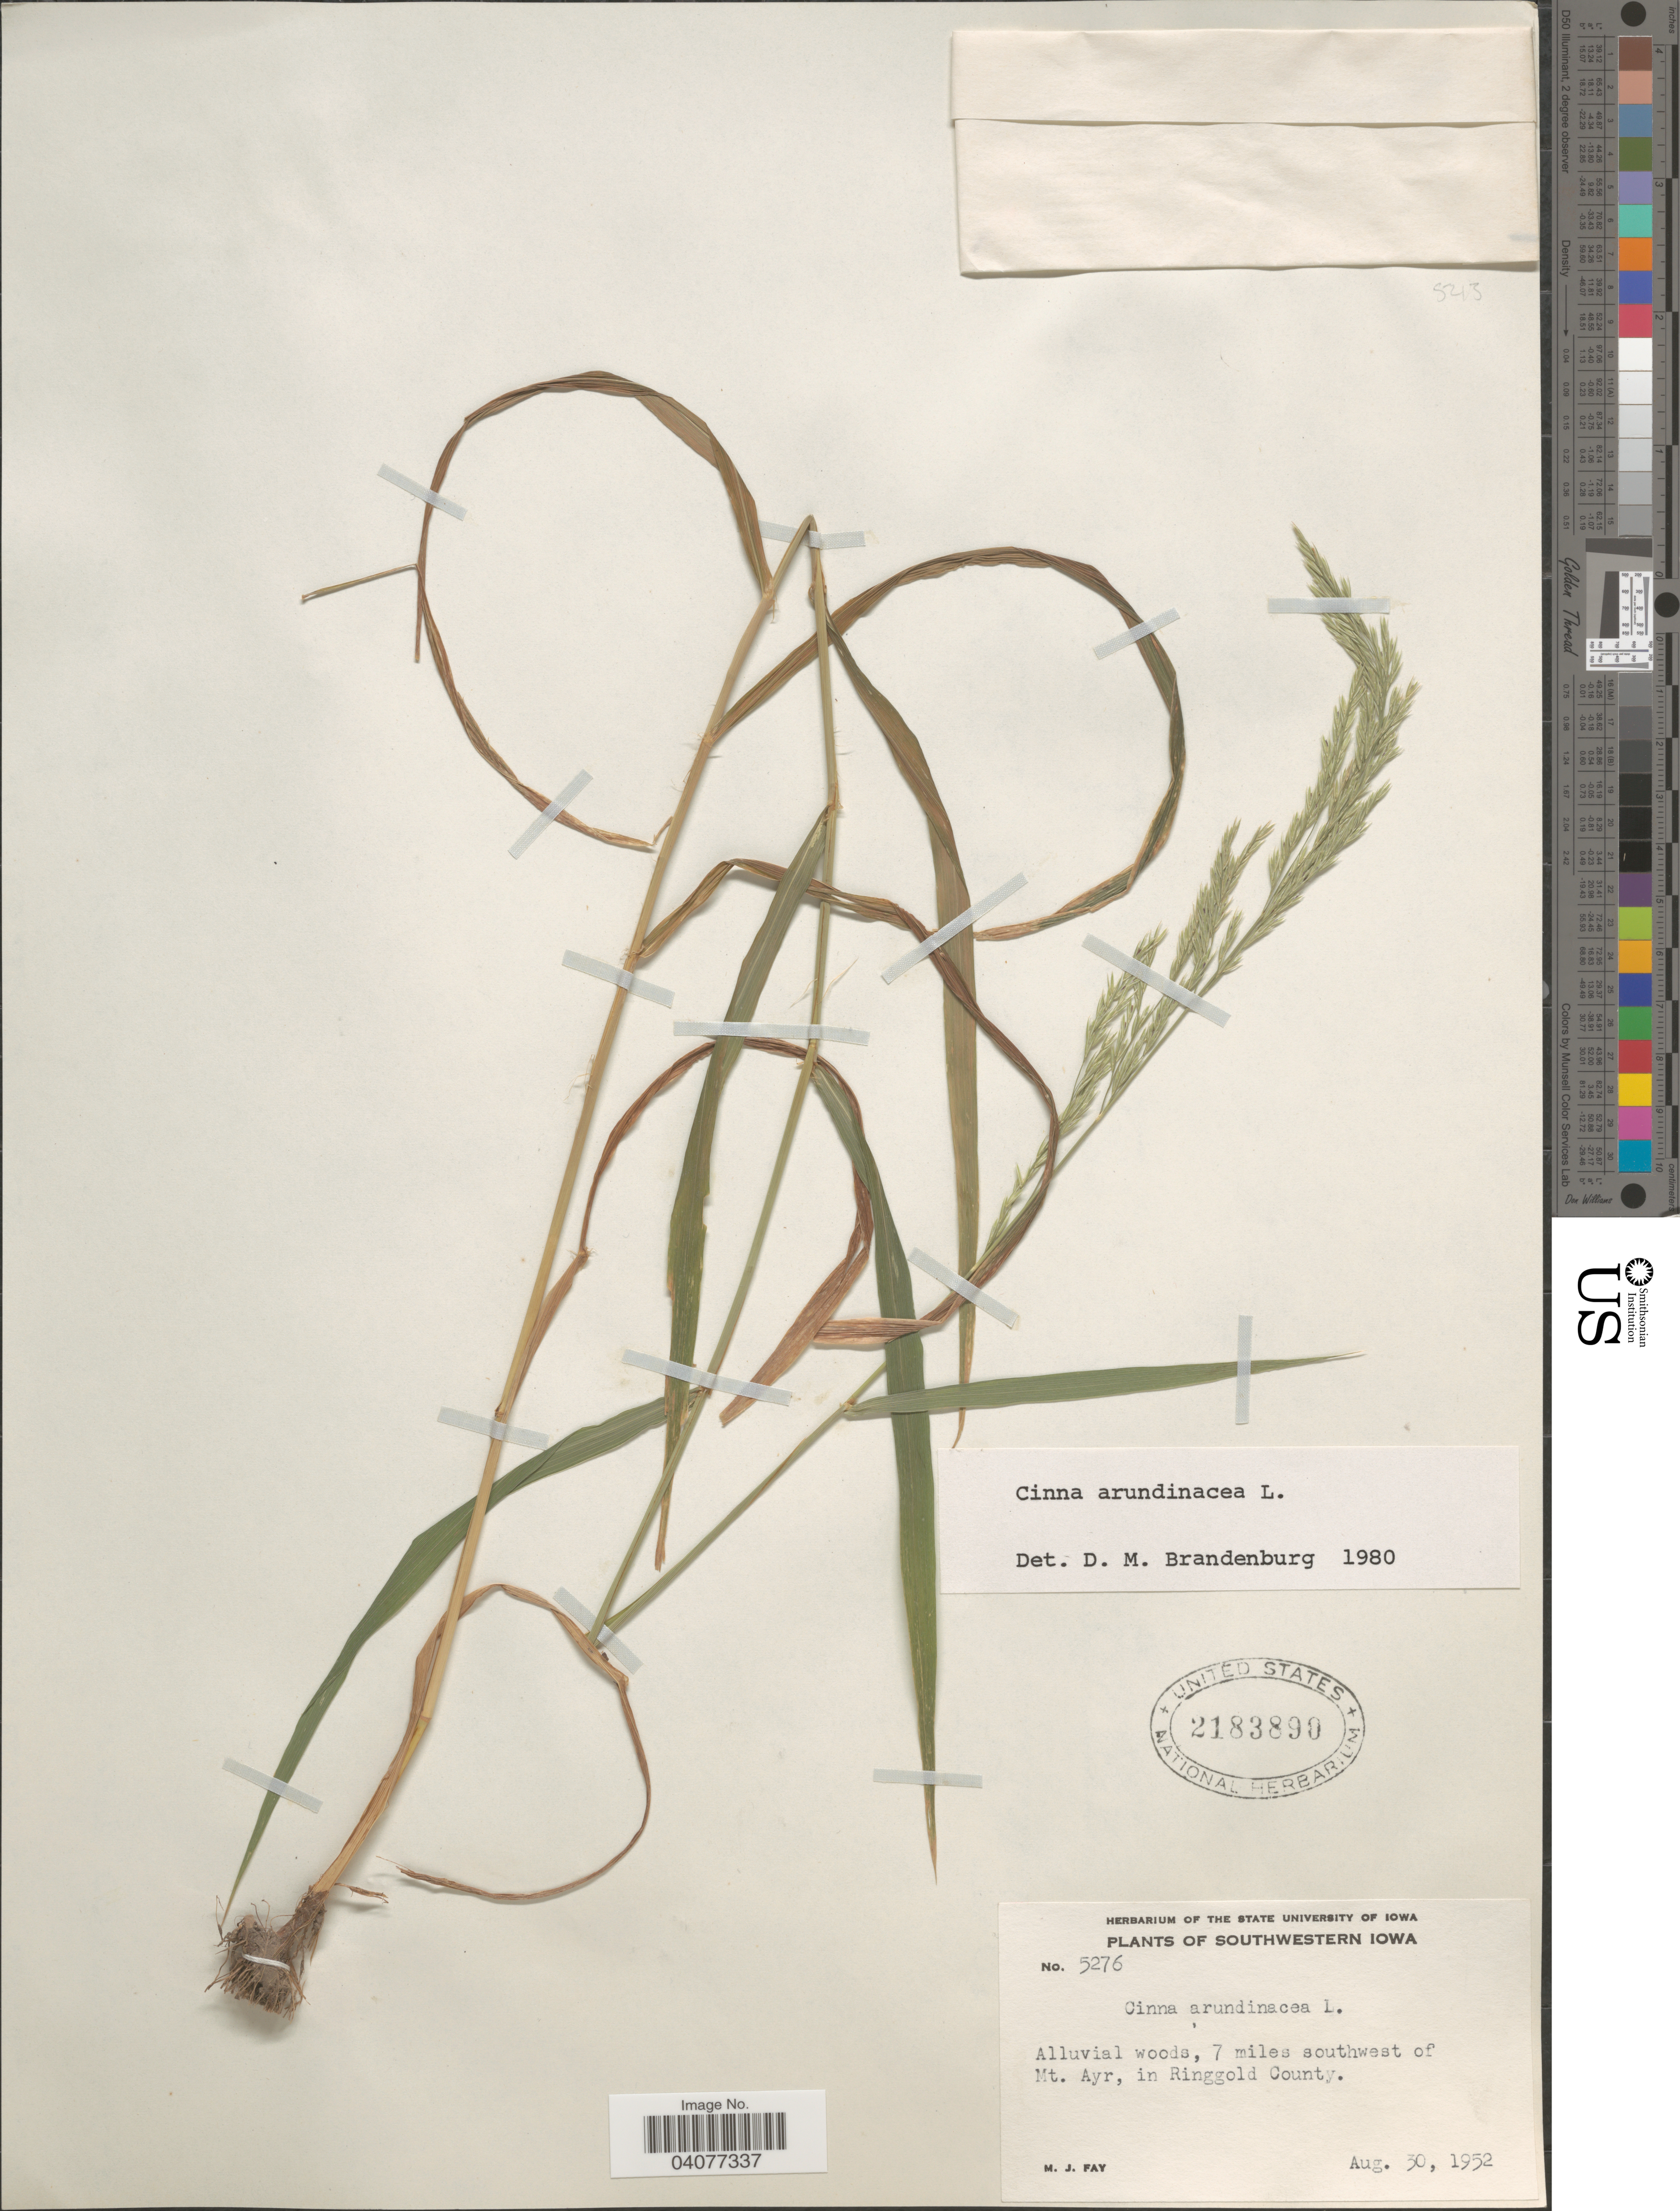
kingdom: Plantae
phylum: Tracheophyta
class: Liliopsida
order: Poales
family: Poaceae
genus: Cinna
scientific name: Cinna arundinacea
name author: L.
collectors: M. Fay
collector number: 5276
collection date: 1952-08-30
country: United States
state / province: Iowa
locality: Southwestern Iowa. Alluvial woods, 7 miles southwest of Mt. Ayr, in Ringgold County.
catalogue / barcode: US 2183890